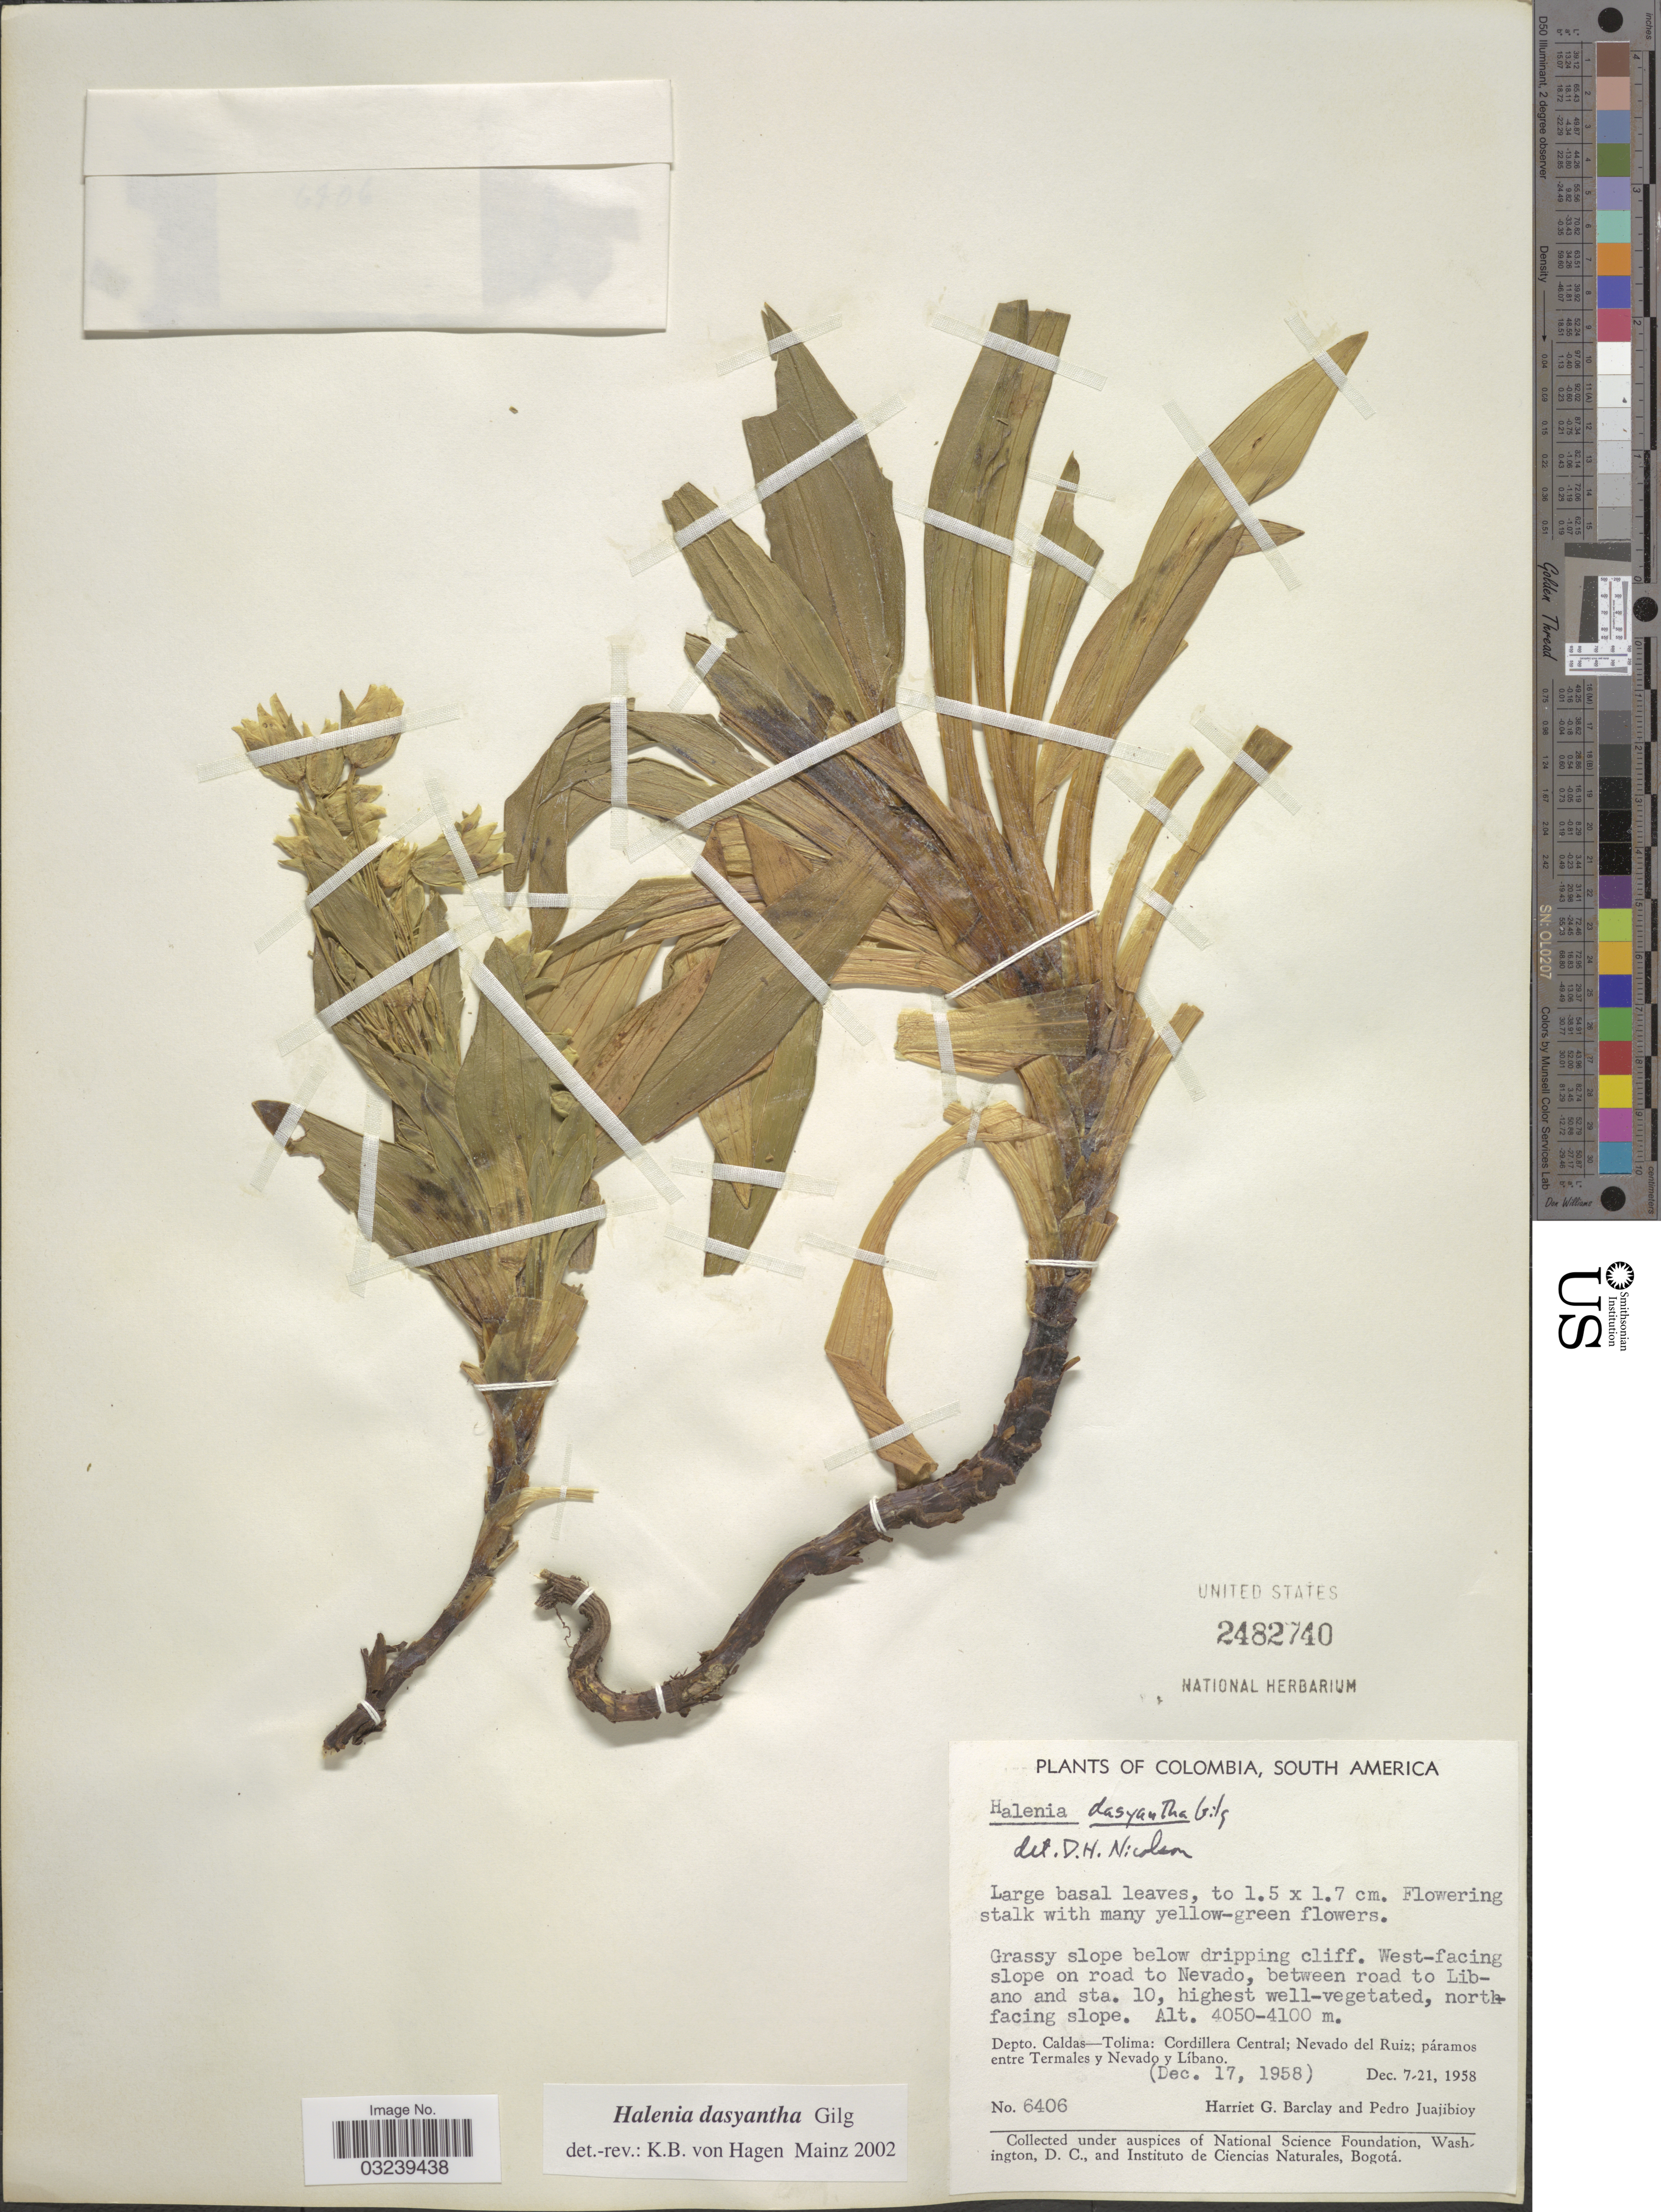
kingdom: Plantae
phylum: Tracheophyta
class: Magnoliopsida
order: Gentianales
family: Gentianaceae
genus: Halenia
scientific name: Halenia dasyantha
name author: Gilg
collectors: H. G. Barclay & P. Juajibioy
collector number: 6406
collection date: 1958-12-07/1958-12-21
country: Colombia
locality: West-facing slope on road to Nevado, between road to Libano and sta. 10. Depto. Caldas-Tolima: Cordillera Central; Nevado del Ruiz; páramos entre Termales y Nevado y Líbano.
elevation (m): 4050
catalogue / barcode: US 2482740